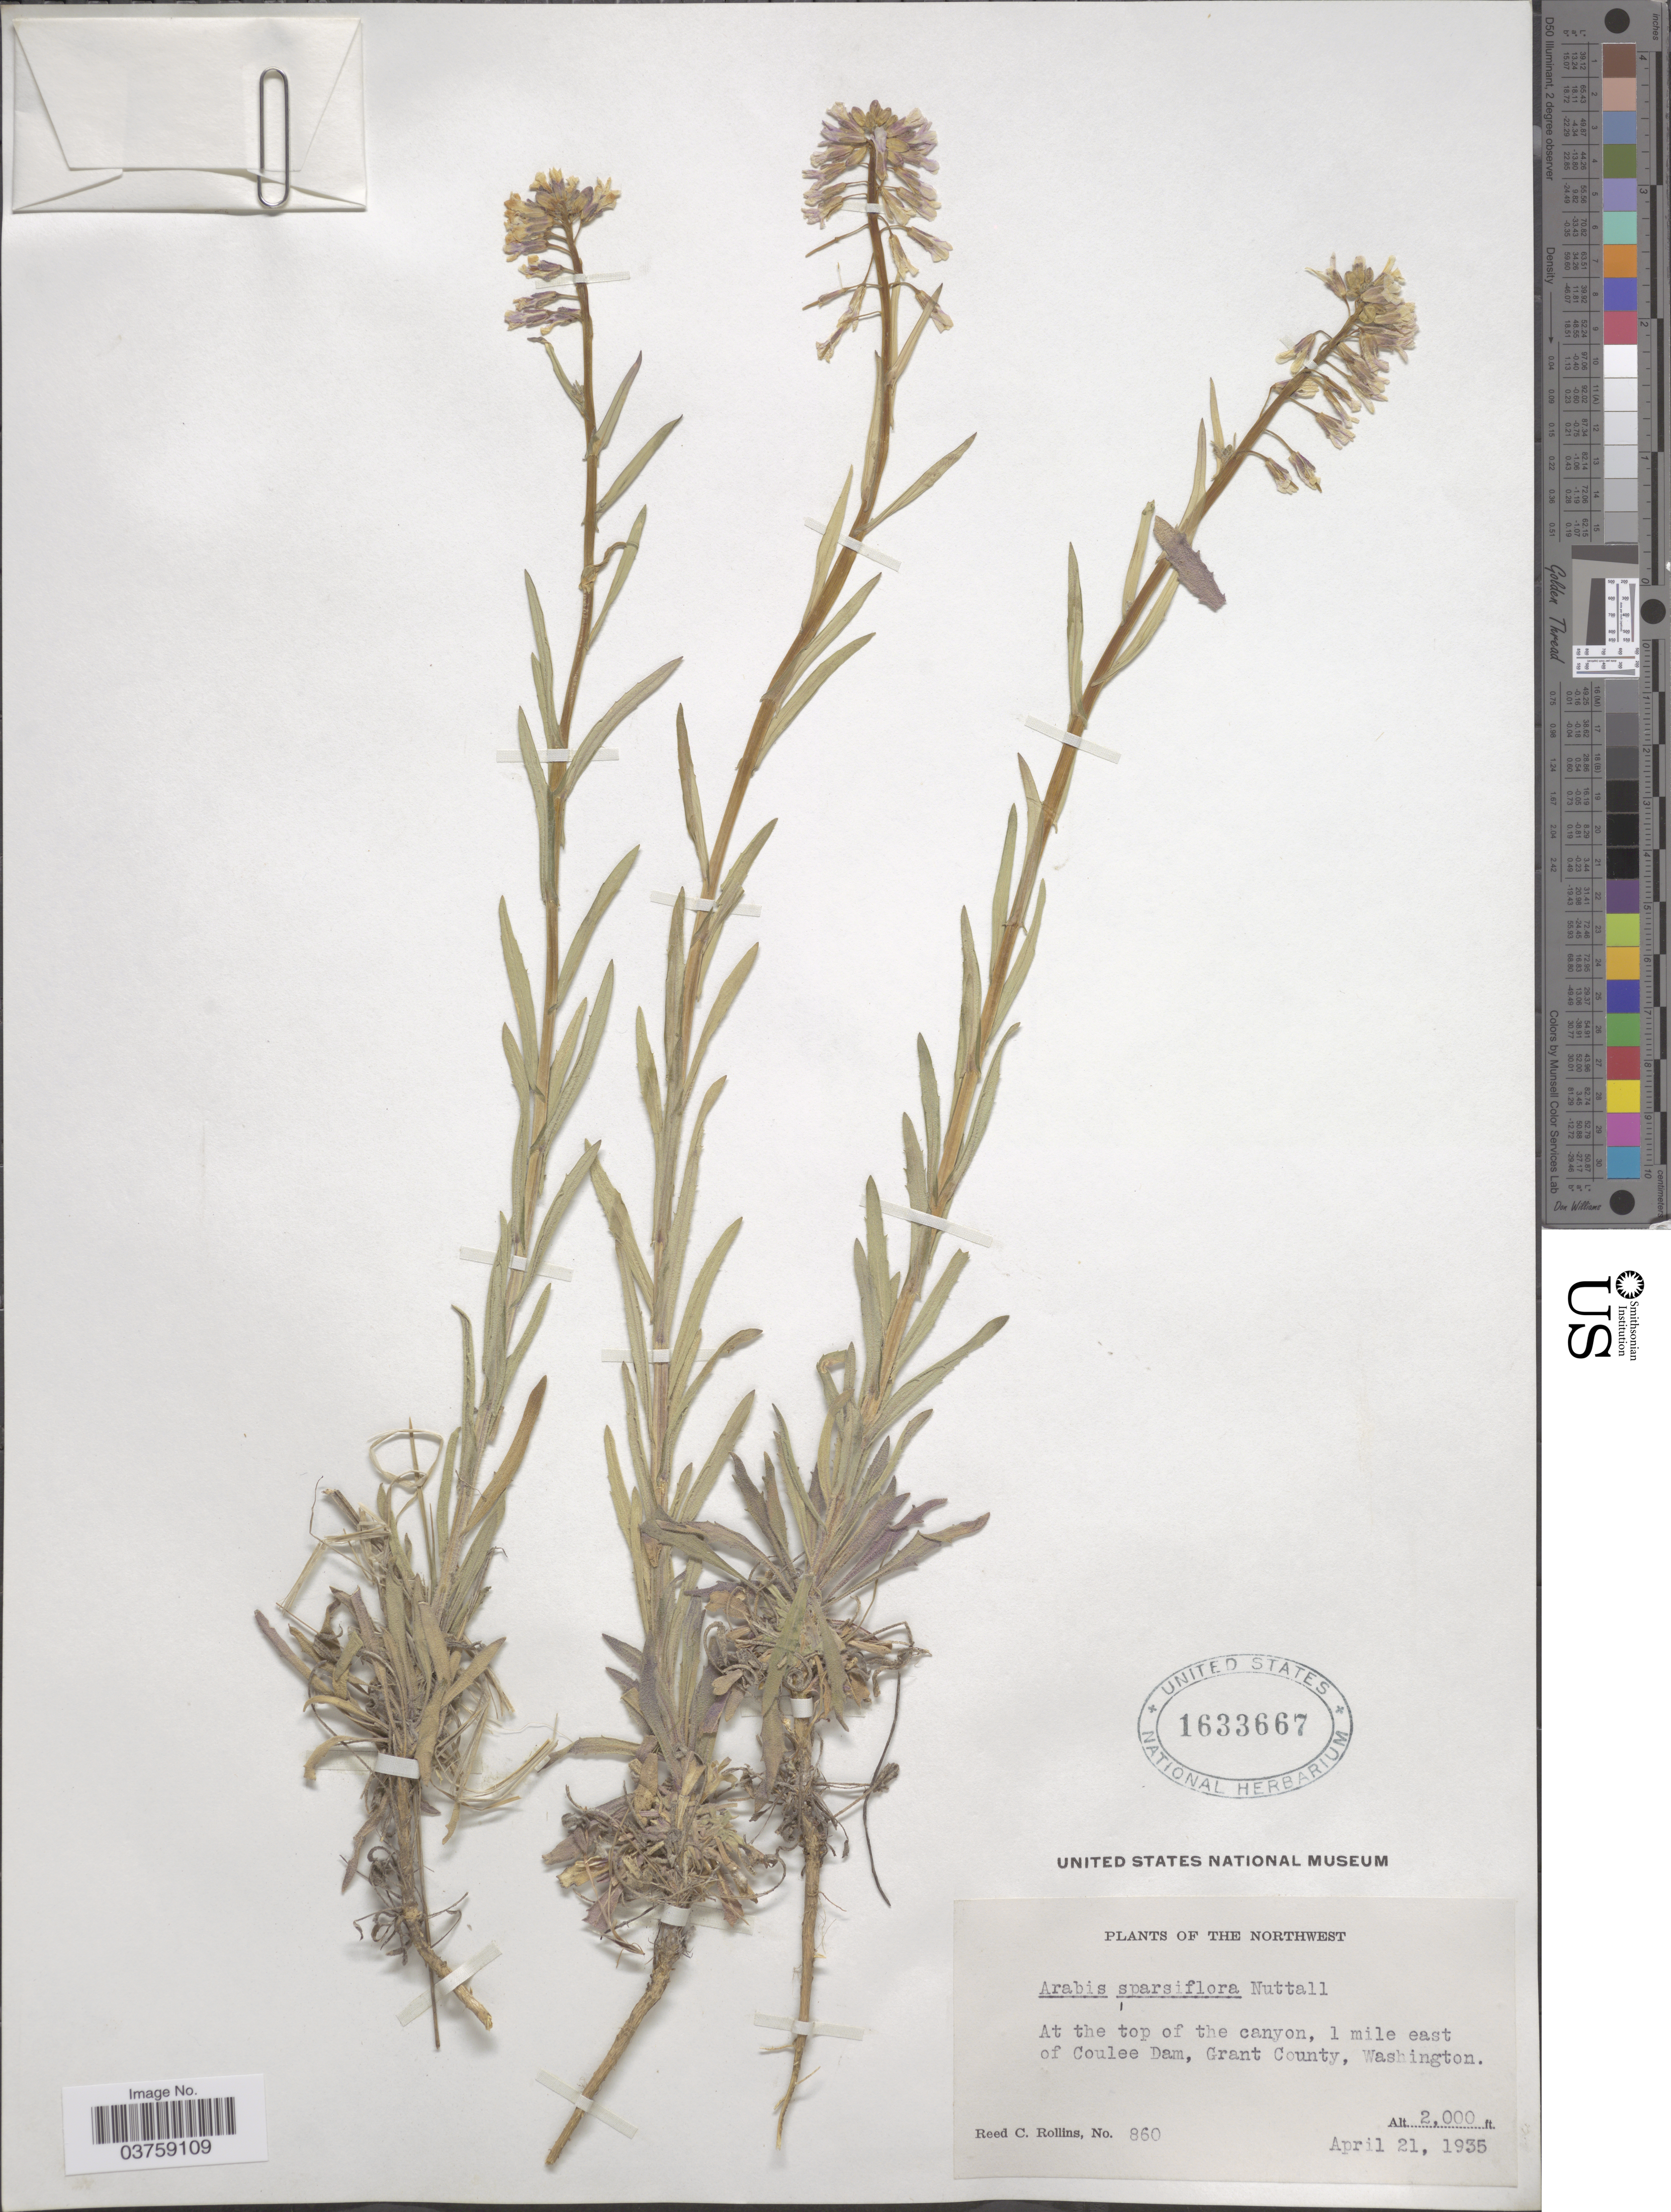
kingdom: Plantae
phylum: Tracheophyta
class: Magnoliopsida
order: Brassicales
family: Brassicaceae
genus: Arabis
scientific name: Arabis sparsiflora var. subvillosa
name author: (S. Watson) Rollins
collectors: R. C. Rollins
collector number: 860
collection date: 1935-04-21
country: United States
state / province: Washington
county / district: Grant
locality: The Northwest. At the top of the canyon, 1 mile east of Coulee Dam, Grant County.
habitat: at the top of the canyon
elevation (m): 610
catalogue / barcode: US 1633667